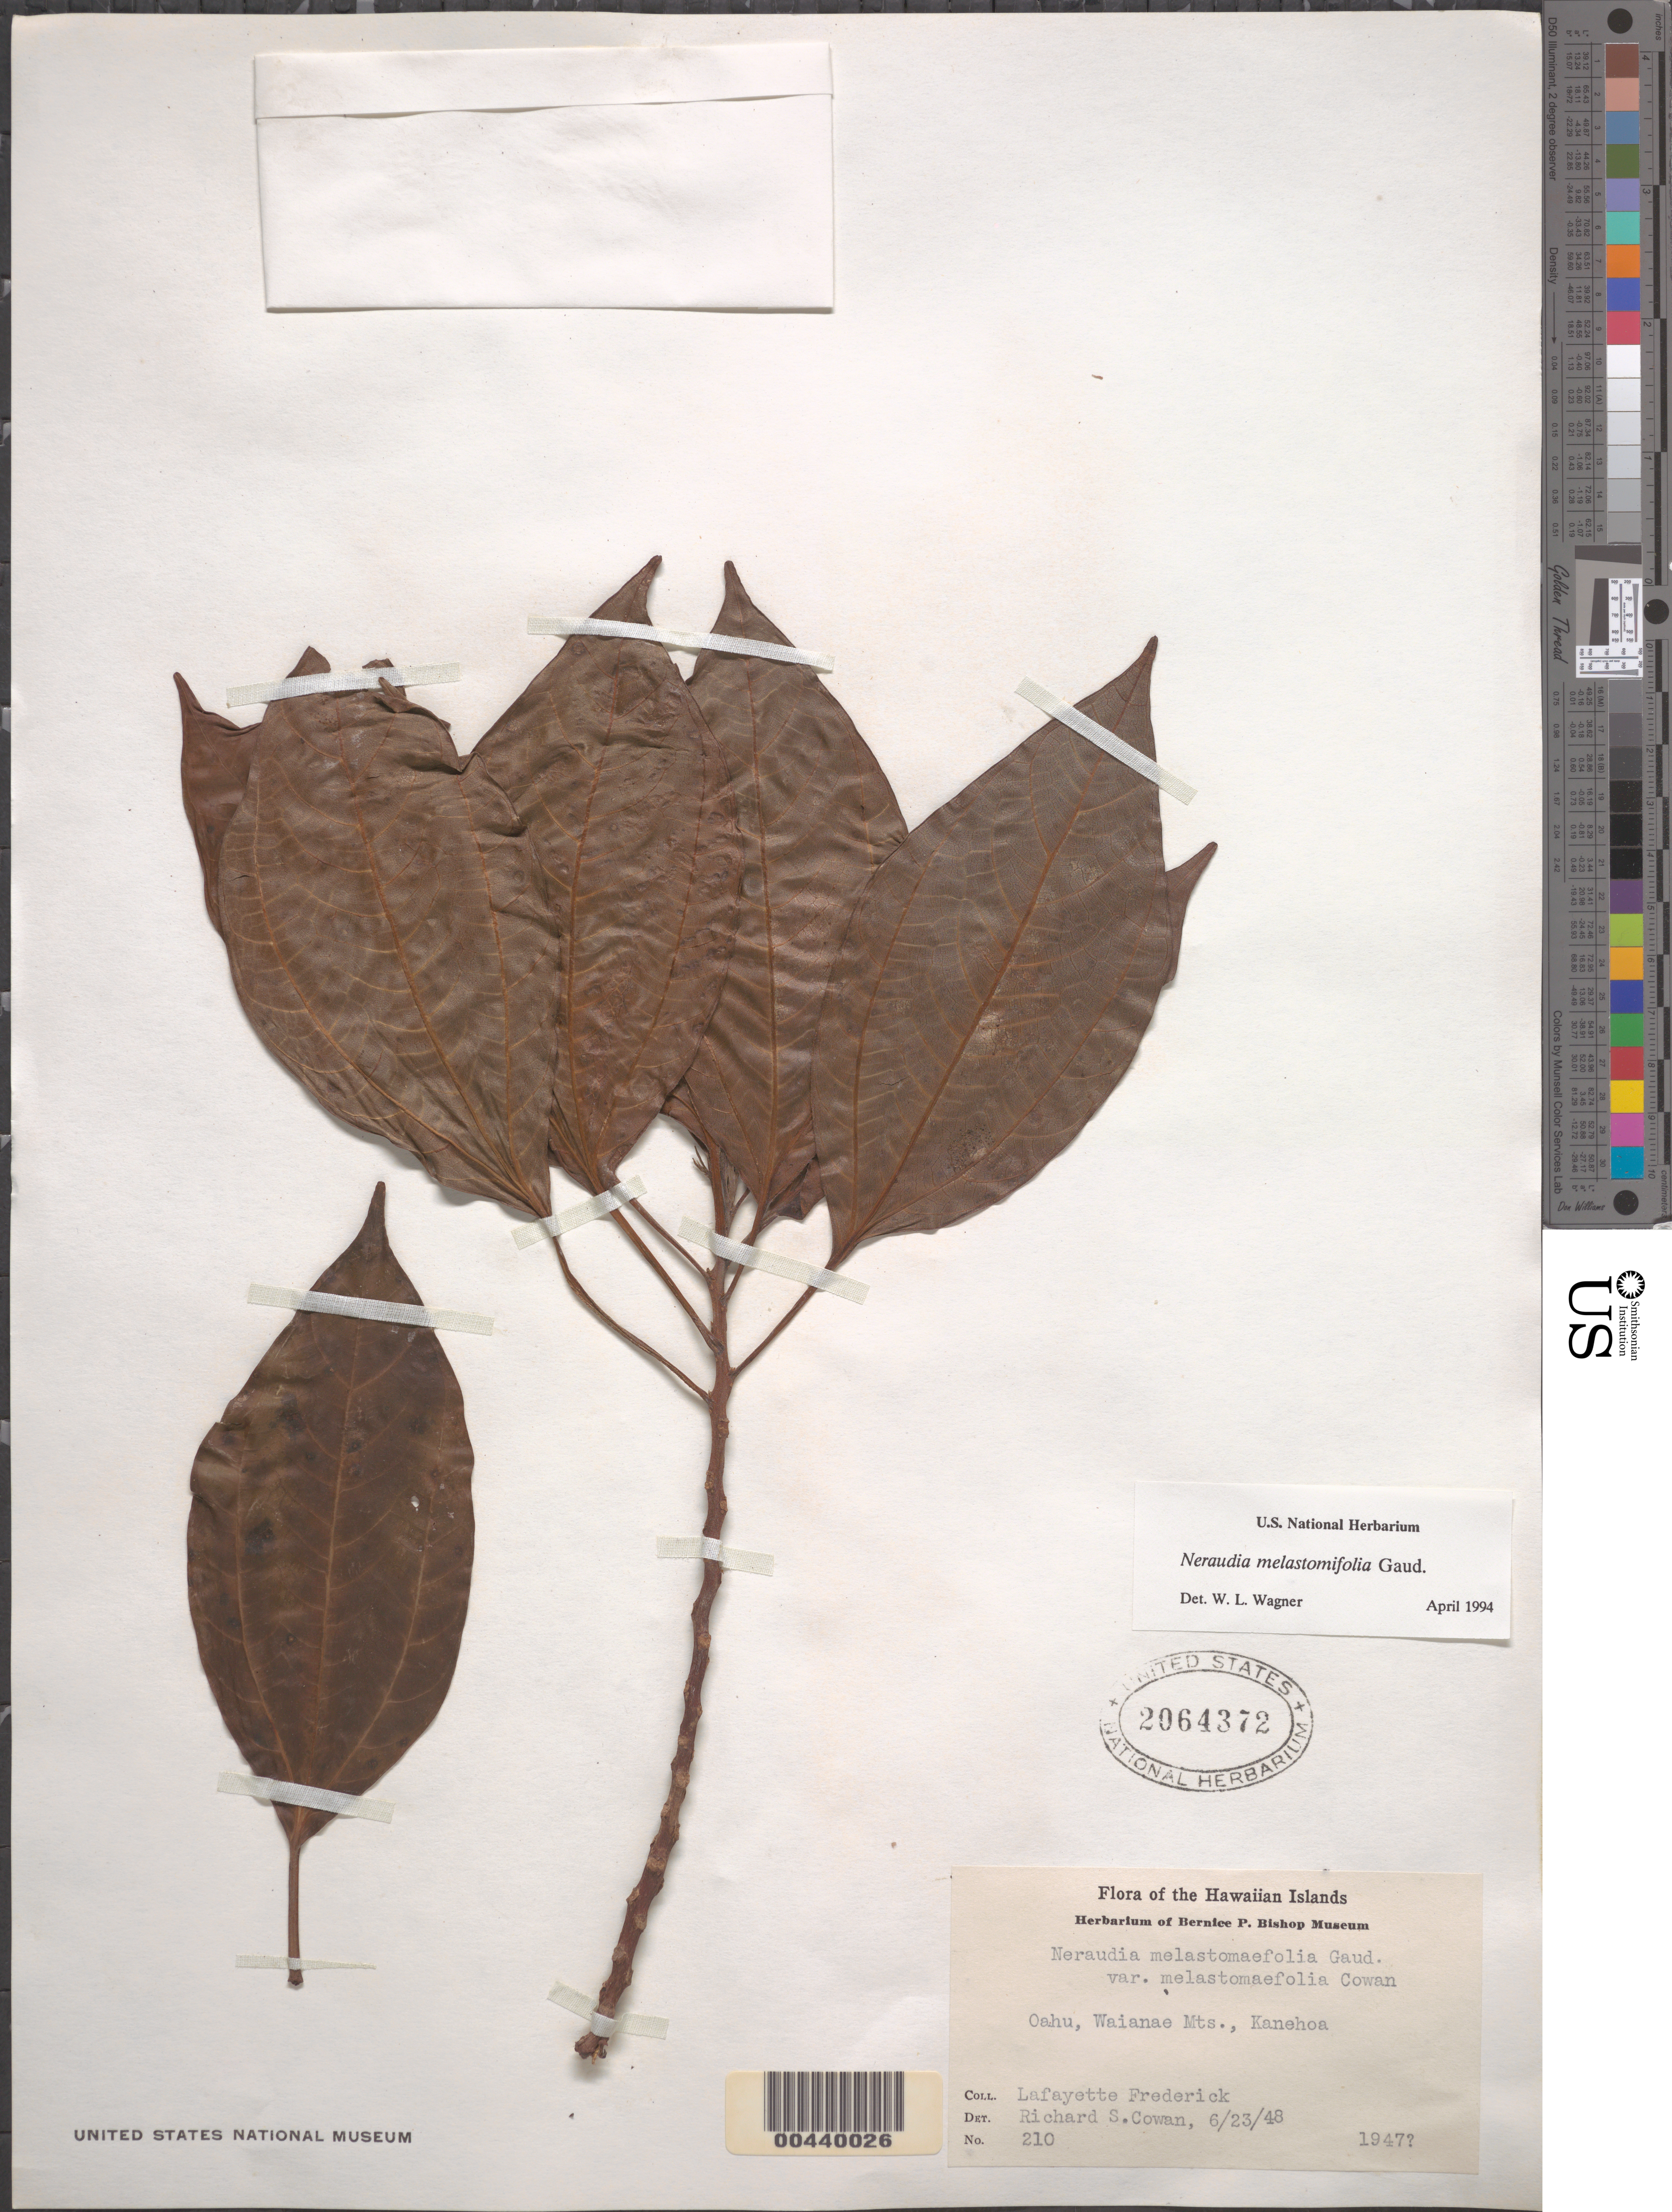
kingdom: Plantae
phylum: Tracheophyta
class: Magnoliopsida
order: Rosales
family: Urticaceae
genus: Neraudia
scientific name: Neraudia melastomifolia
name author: Gaudich.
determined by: Wagner, W. L., (BOT), Smithsonian Institution - National Museum of Natural History (UNITED STATES)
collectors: L. Frederick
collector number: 210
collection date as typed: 1947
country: United States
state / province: Hawaii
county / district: Honolulu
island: Oahu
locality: Waianae Mountains, Kanehoa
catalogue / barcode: US 2064372